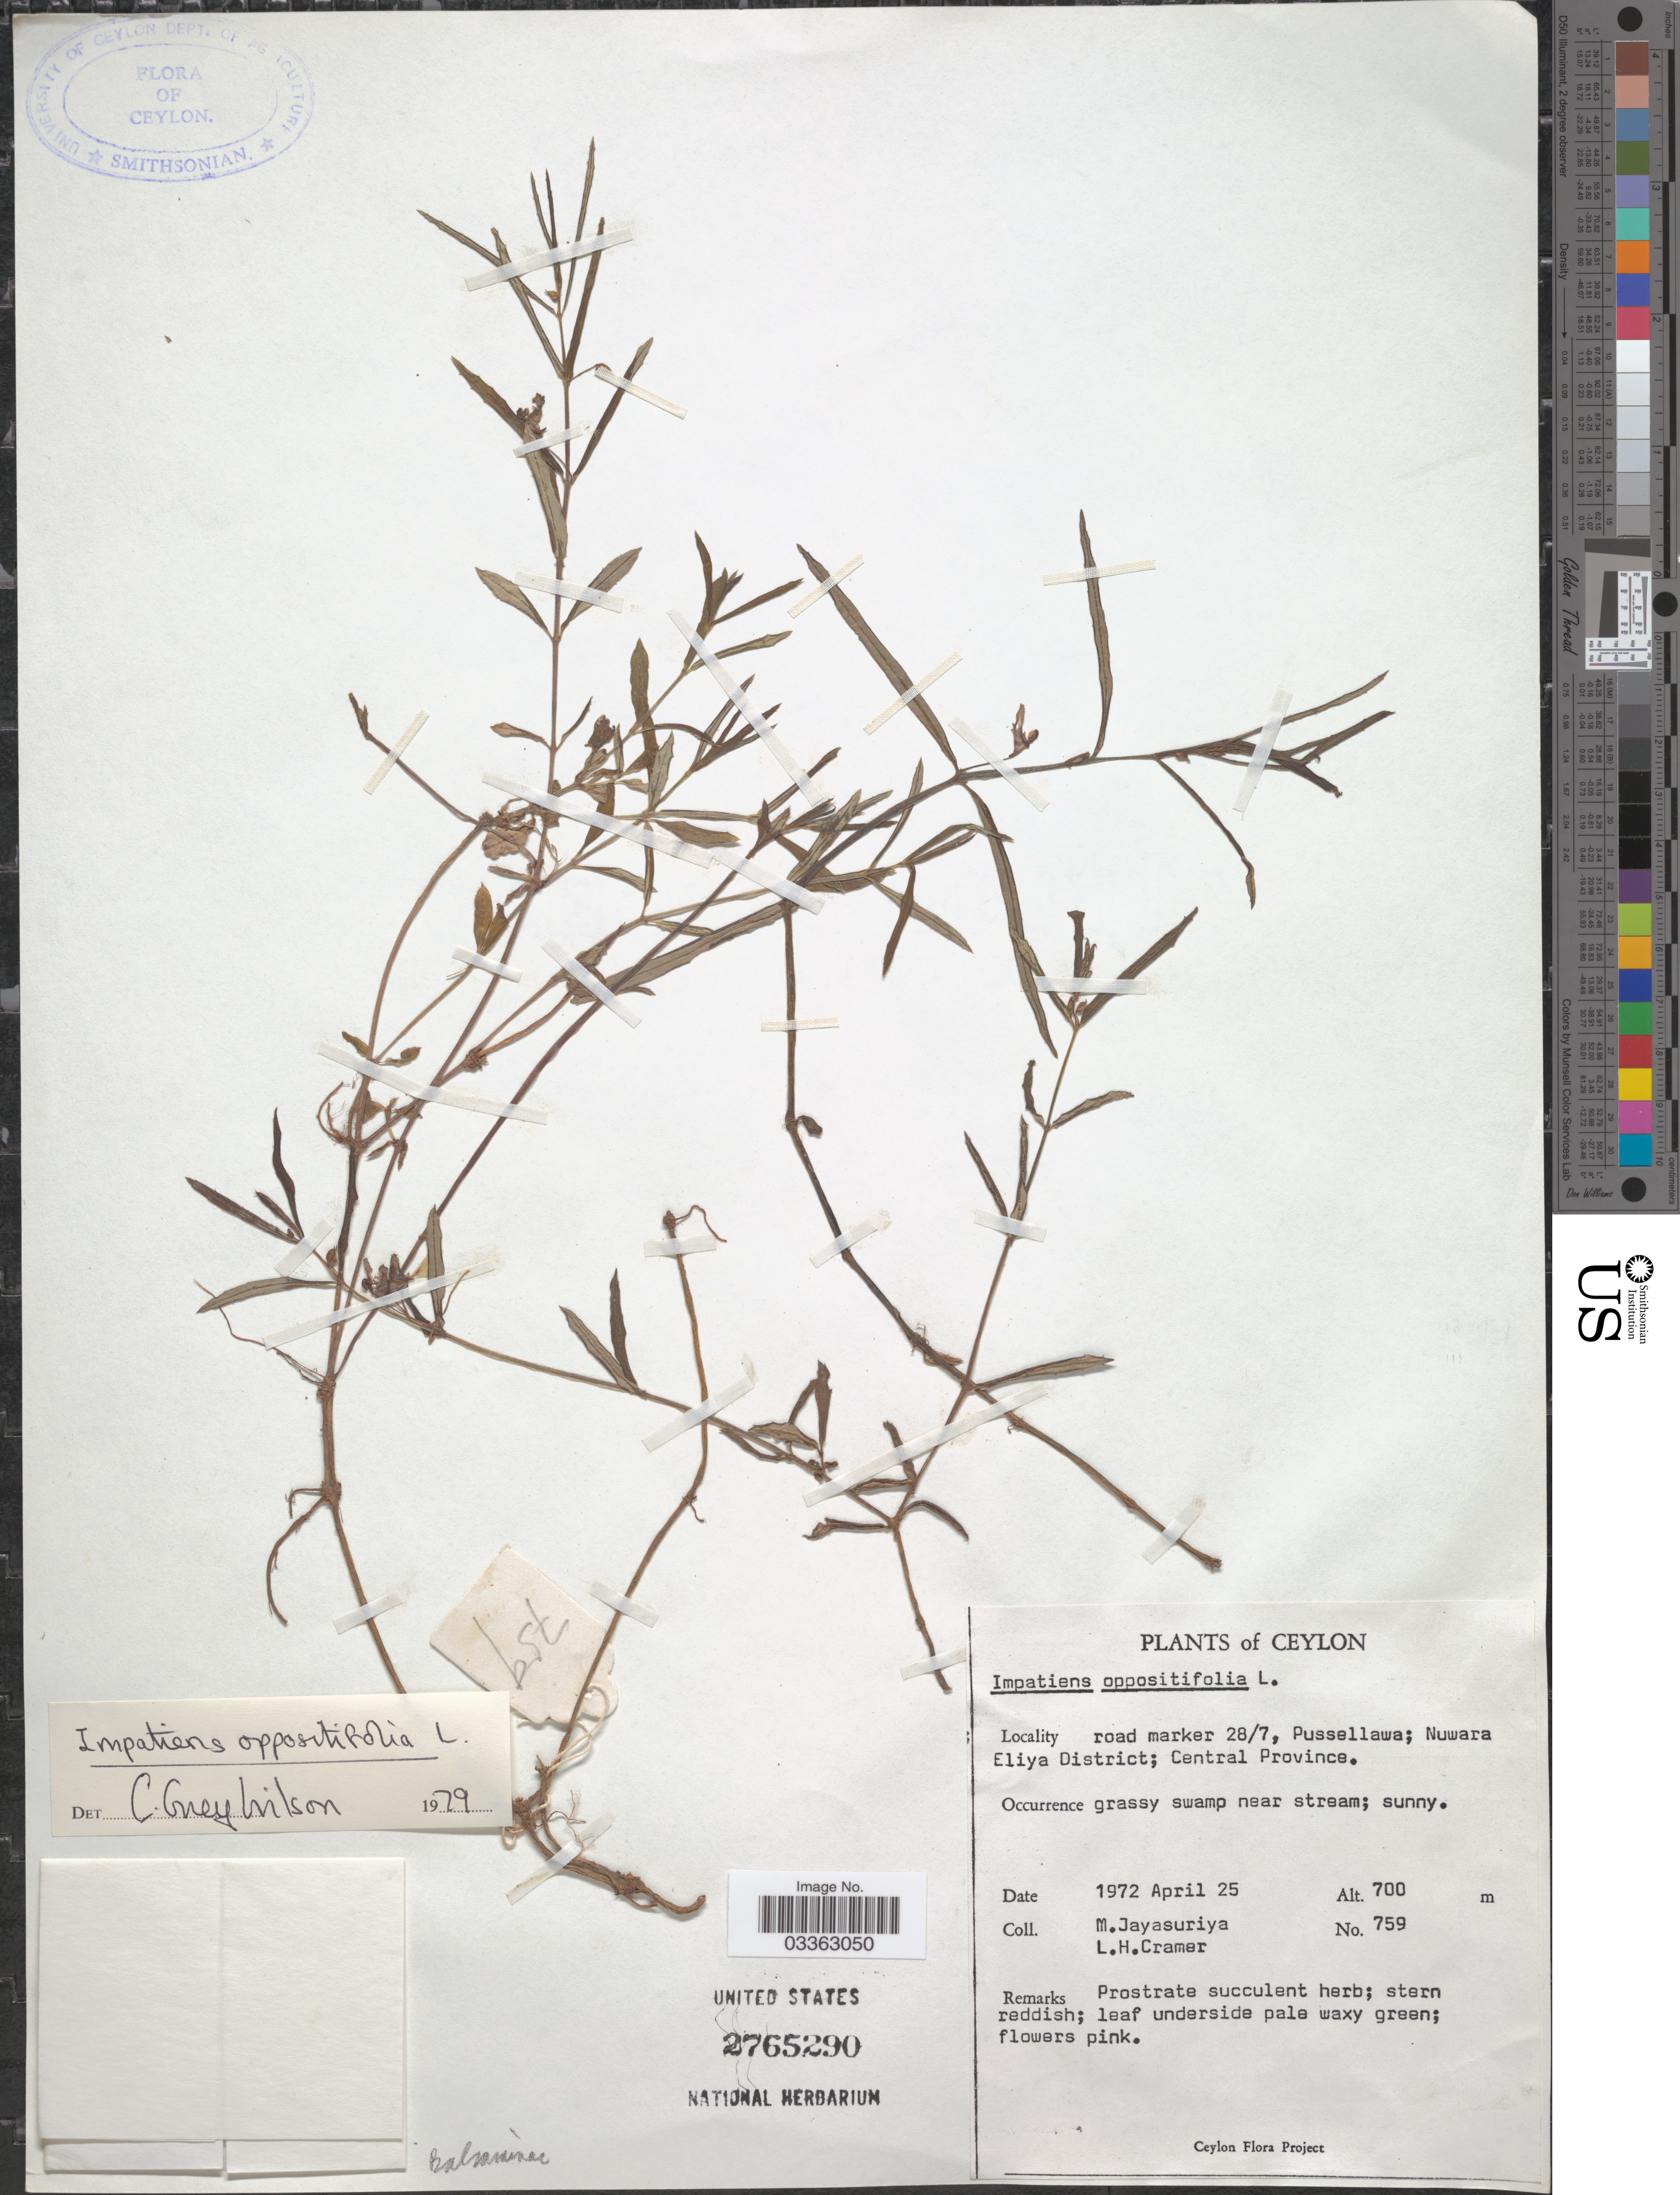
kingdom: Plantae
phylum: Tracheophyta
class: Magnoliopsida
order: Ericales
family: Balsaminaceae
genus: Impatiens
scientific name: Impatiens oppositifolia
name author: L.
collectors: M. Jayasuriya & L. H. Cramer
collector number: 759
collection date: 1972-04-25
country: Sri Lanka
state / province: Central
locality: Ceylon, road marker 28/7, Pussellawa; Nuwara Eliya District.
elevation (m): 700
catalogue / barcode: US 2765290